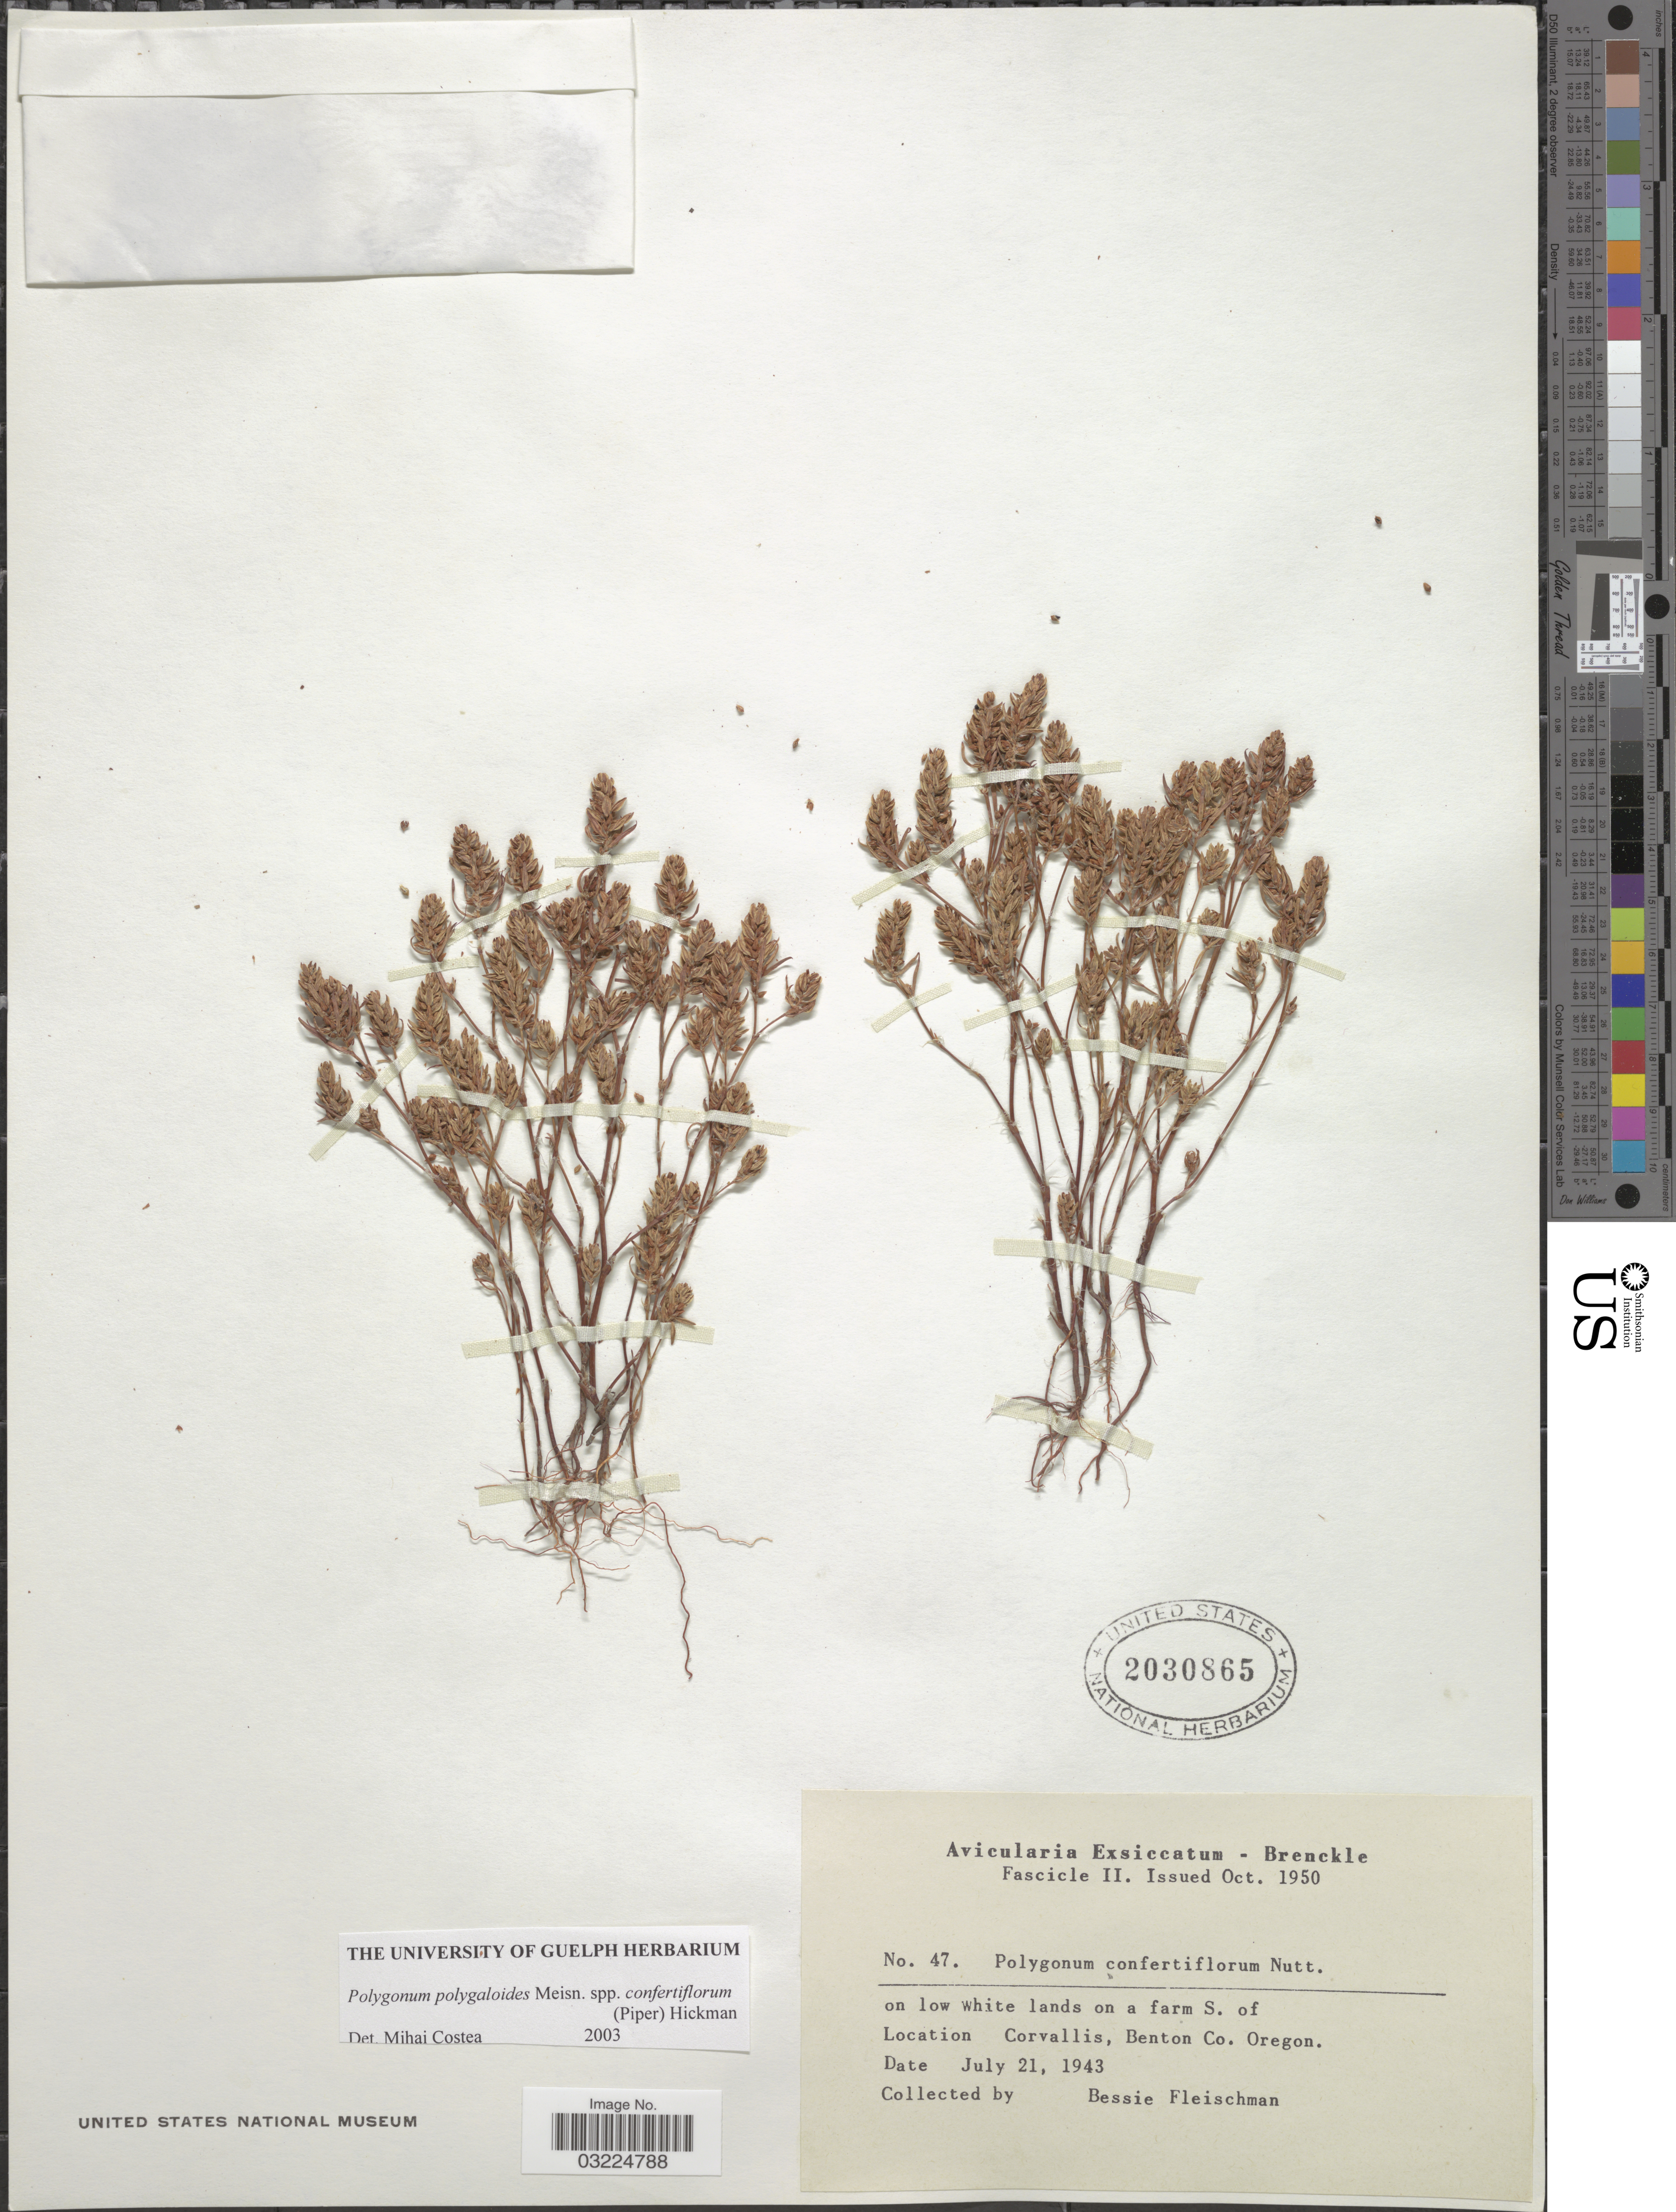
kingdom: Plantae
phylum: Tracheophyta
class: Magnoliopsida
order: Caryophyllales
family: Polygonaceae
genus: Polygonum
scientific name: Polygonum polygaloides subsp. confertiflorum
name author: (Nutt. ex Piper) Hickman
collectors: B. Fleischman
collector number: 47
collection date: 1943-07-21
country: United States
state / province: Oregon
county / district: Benton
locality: Corvallis, Benton Co.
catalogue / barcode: US 2030865